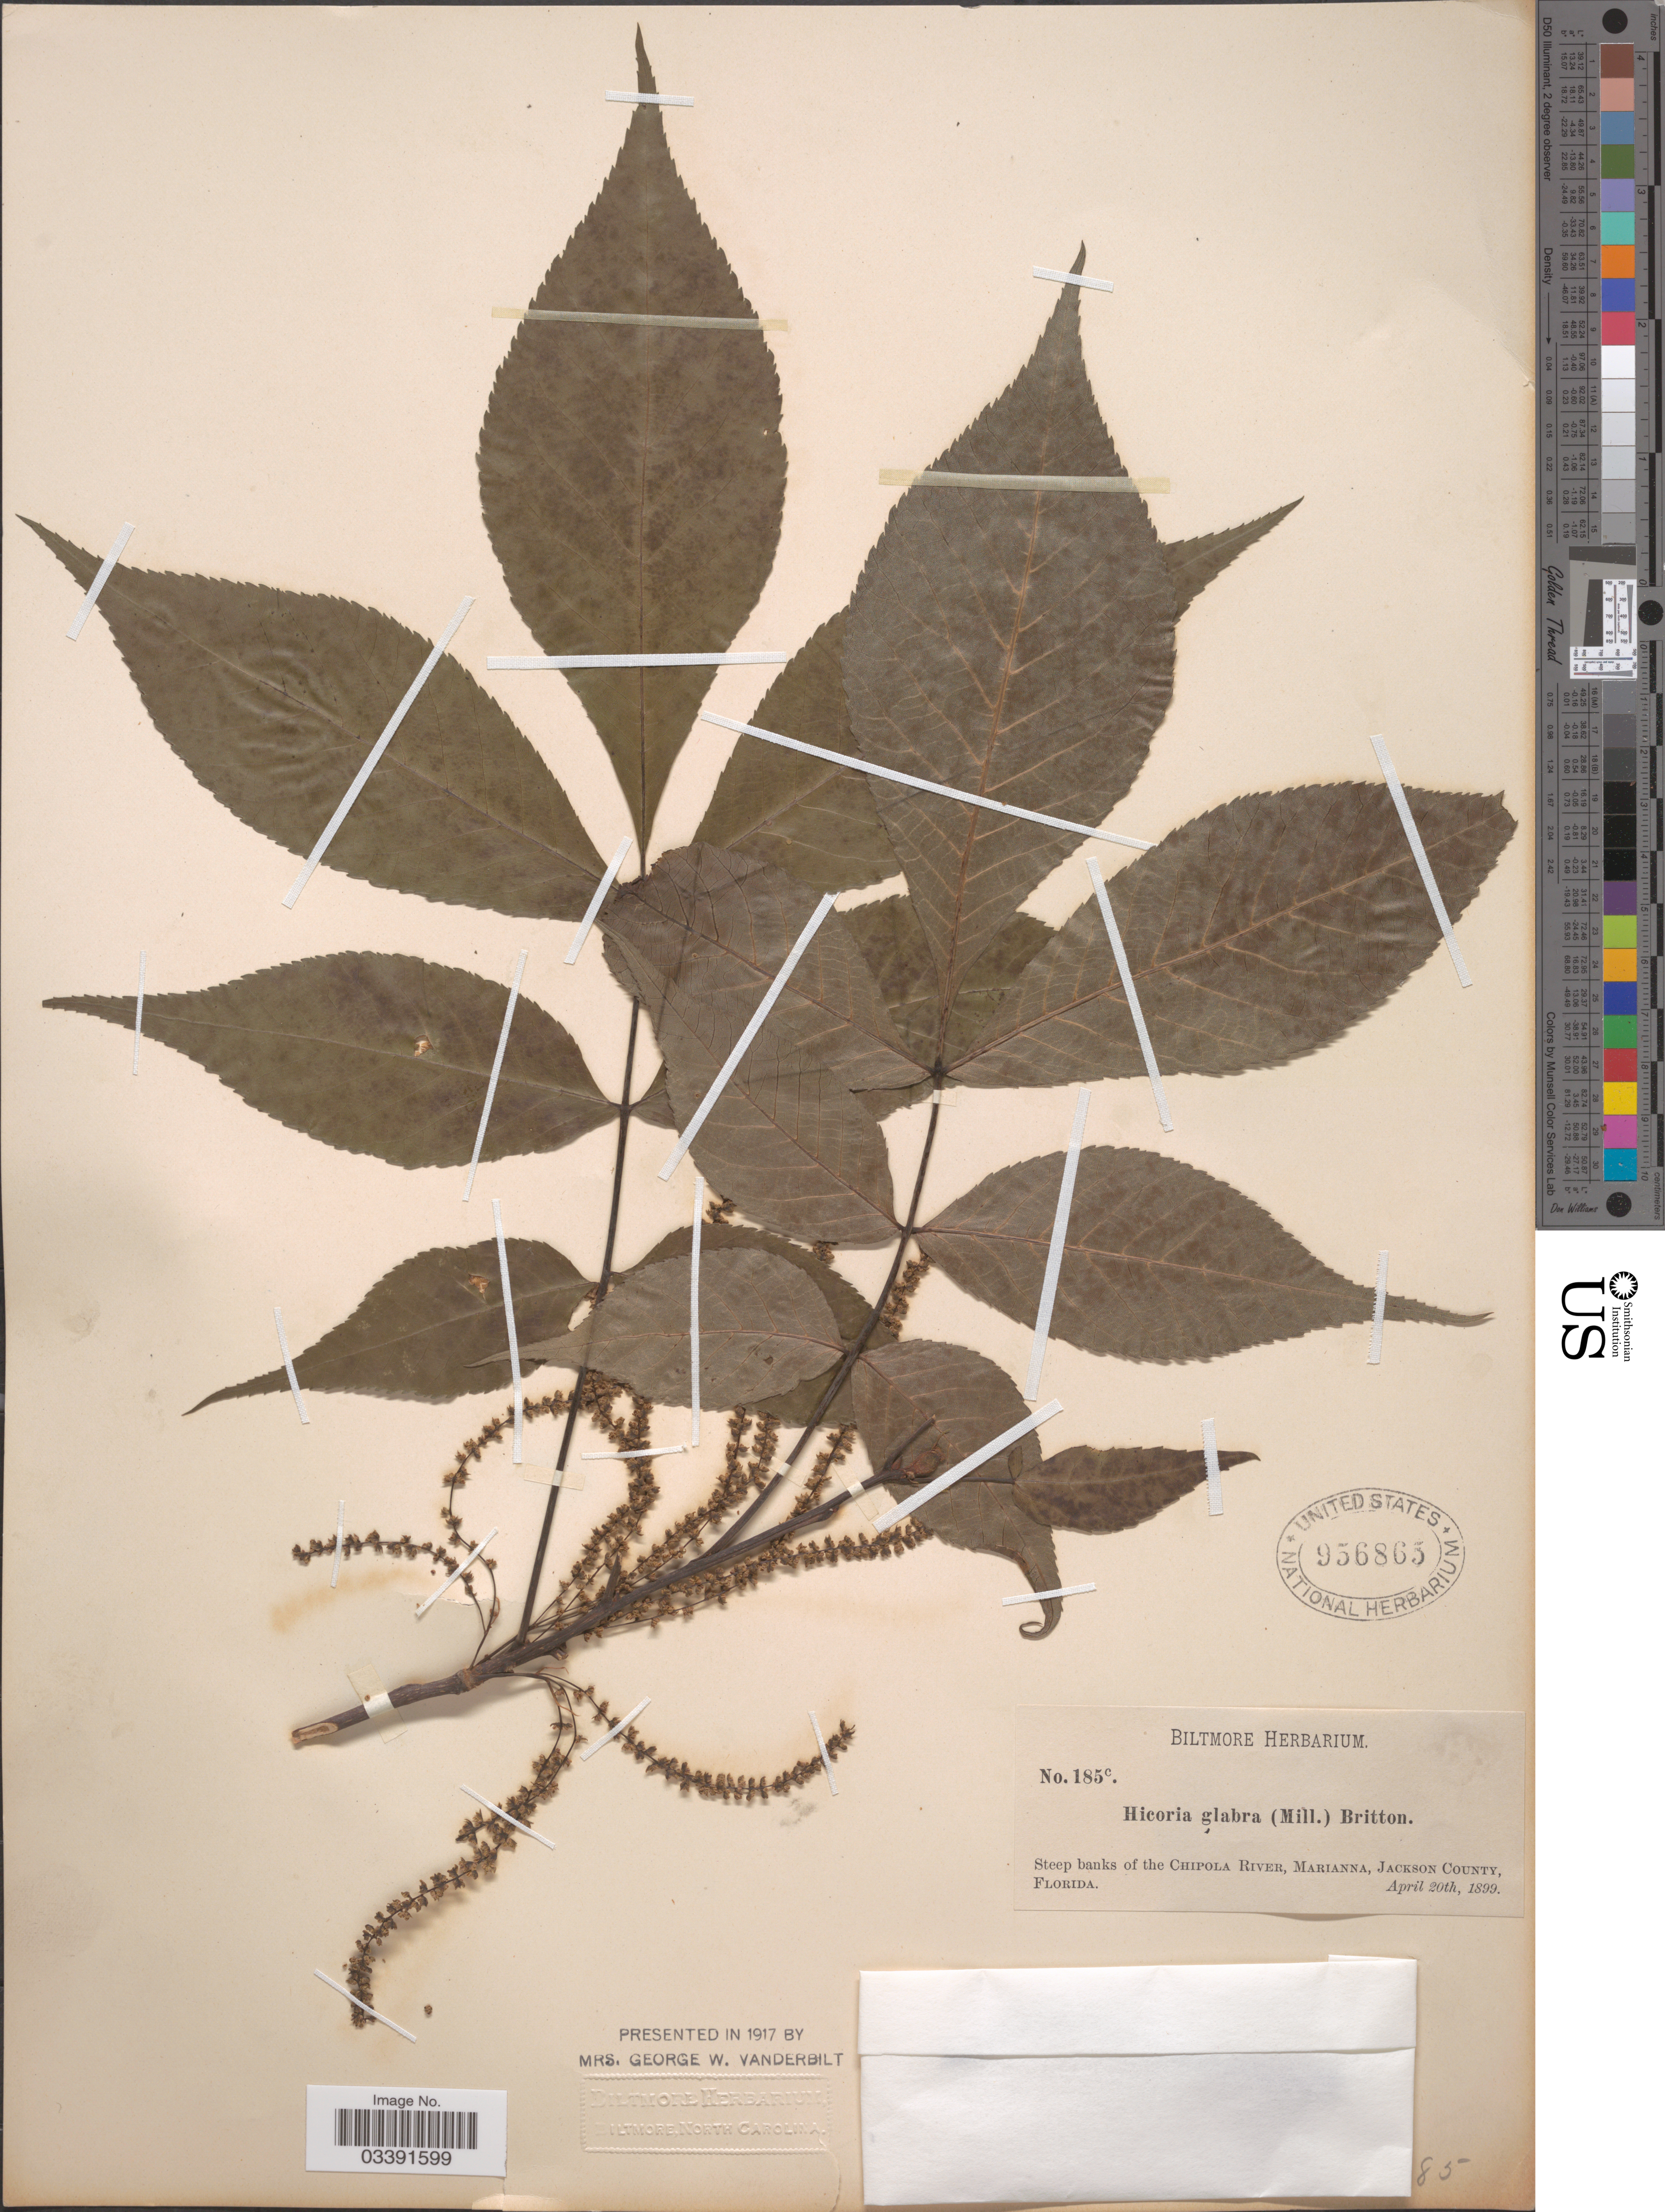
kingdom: Plantae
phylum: Tracheophyta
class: Magnoliopsida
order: Fagales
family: Juglandaceae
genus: Carya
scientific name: Carya glabra var. glabra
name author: (Mill.) Sweet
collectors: ex herb. Biltmore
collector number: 185c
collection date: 1899-04-20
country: United States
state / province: Florida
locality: Steep banks of the Chipola River, Marianna, Jackson County.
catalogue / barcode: US 956865